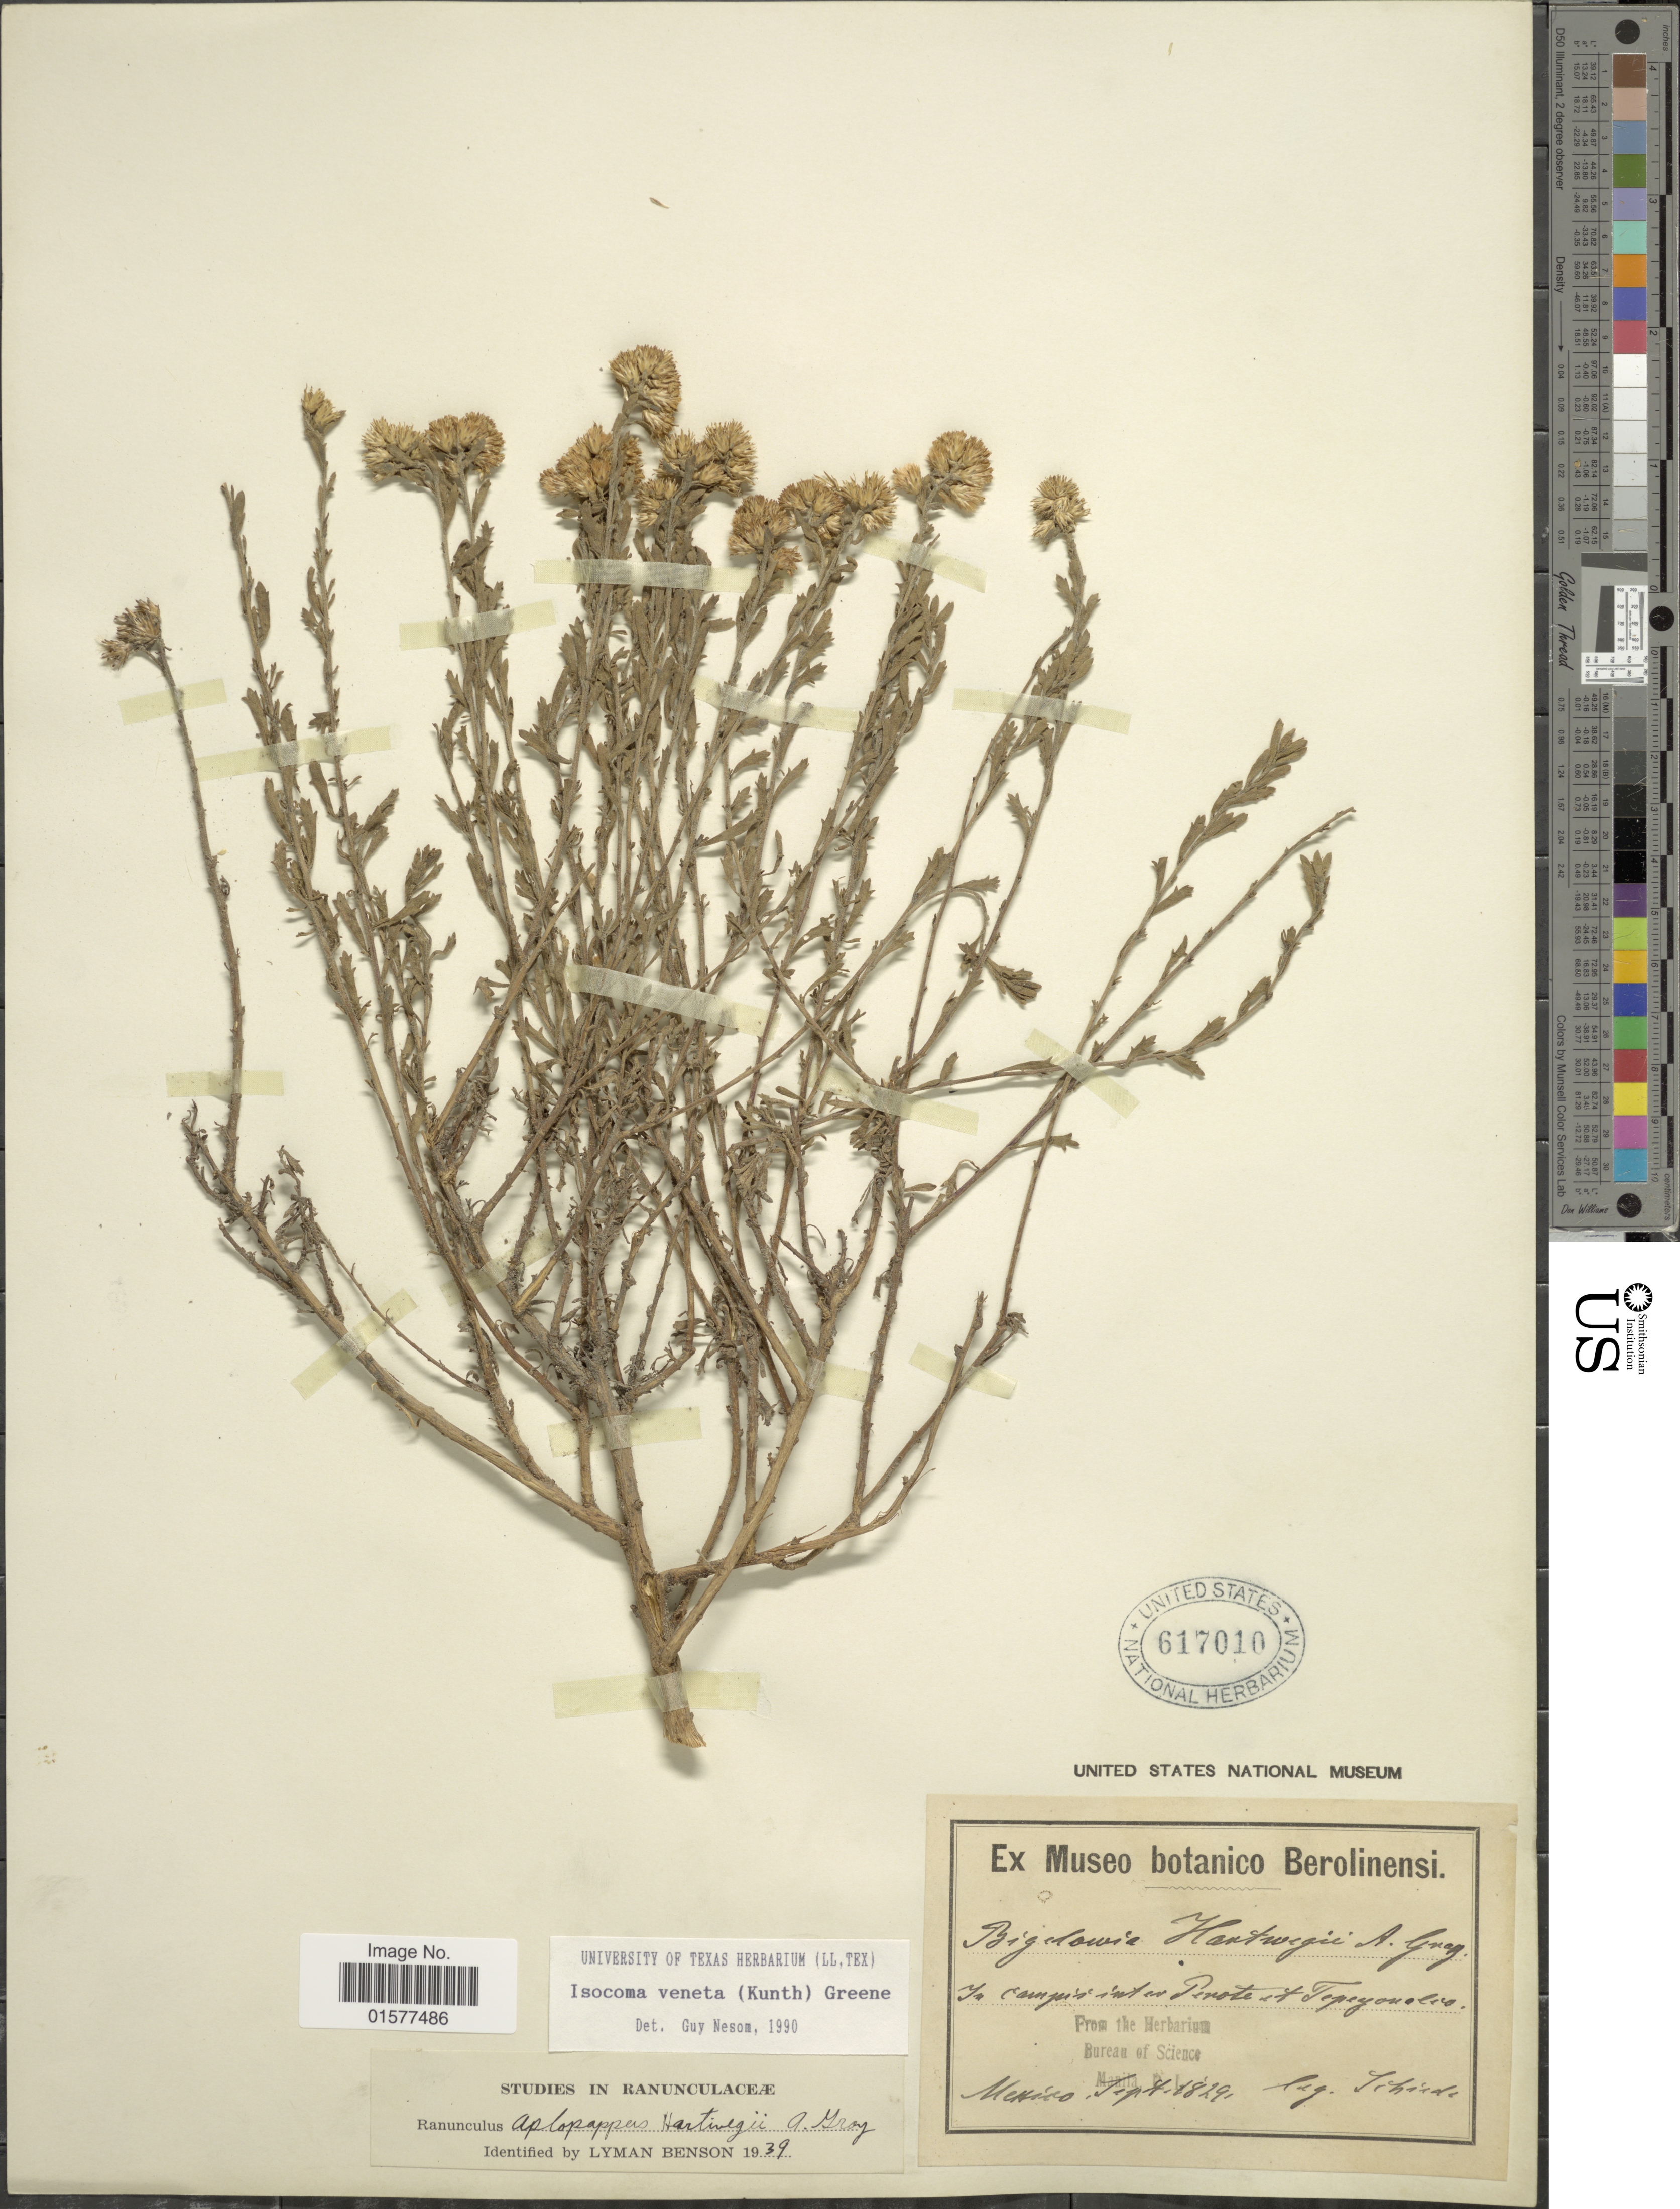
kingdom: Plantae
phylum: Tracheophyta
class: Magnoliopsida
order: Asterales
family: Asteraceae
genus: Isocoma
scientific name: Isocoma veneta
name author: (Kunth) Greene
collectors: Schiede, --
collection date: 1829-09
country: Mexico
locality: In campsis inter Perote et Tepehuanes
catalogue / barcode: US 617010